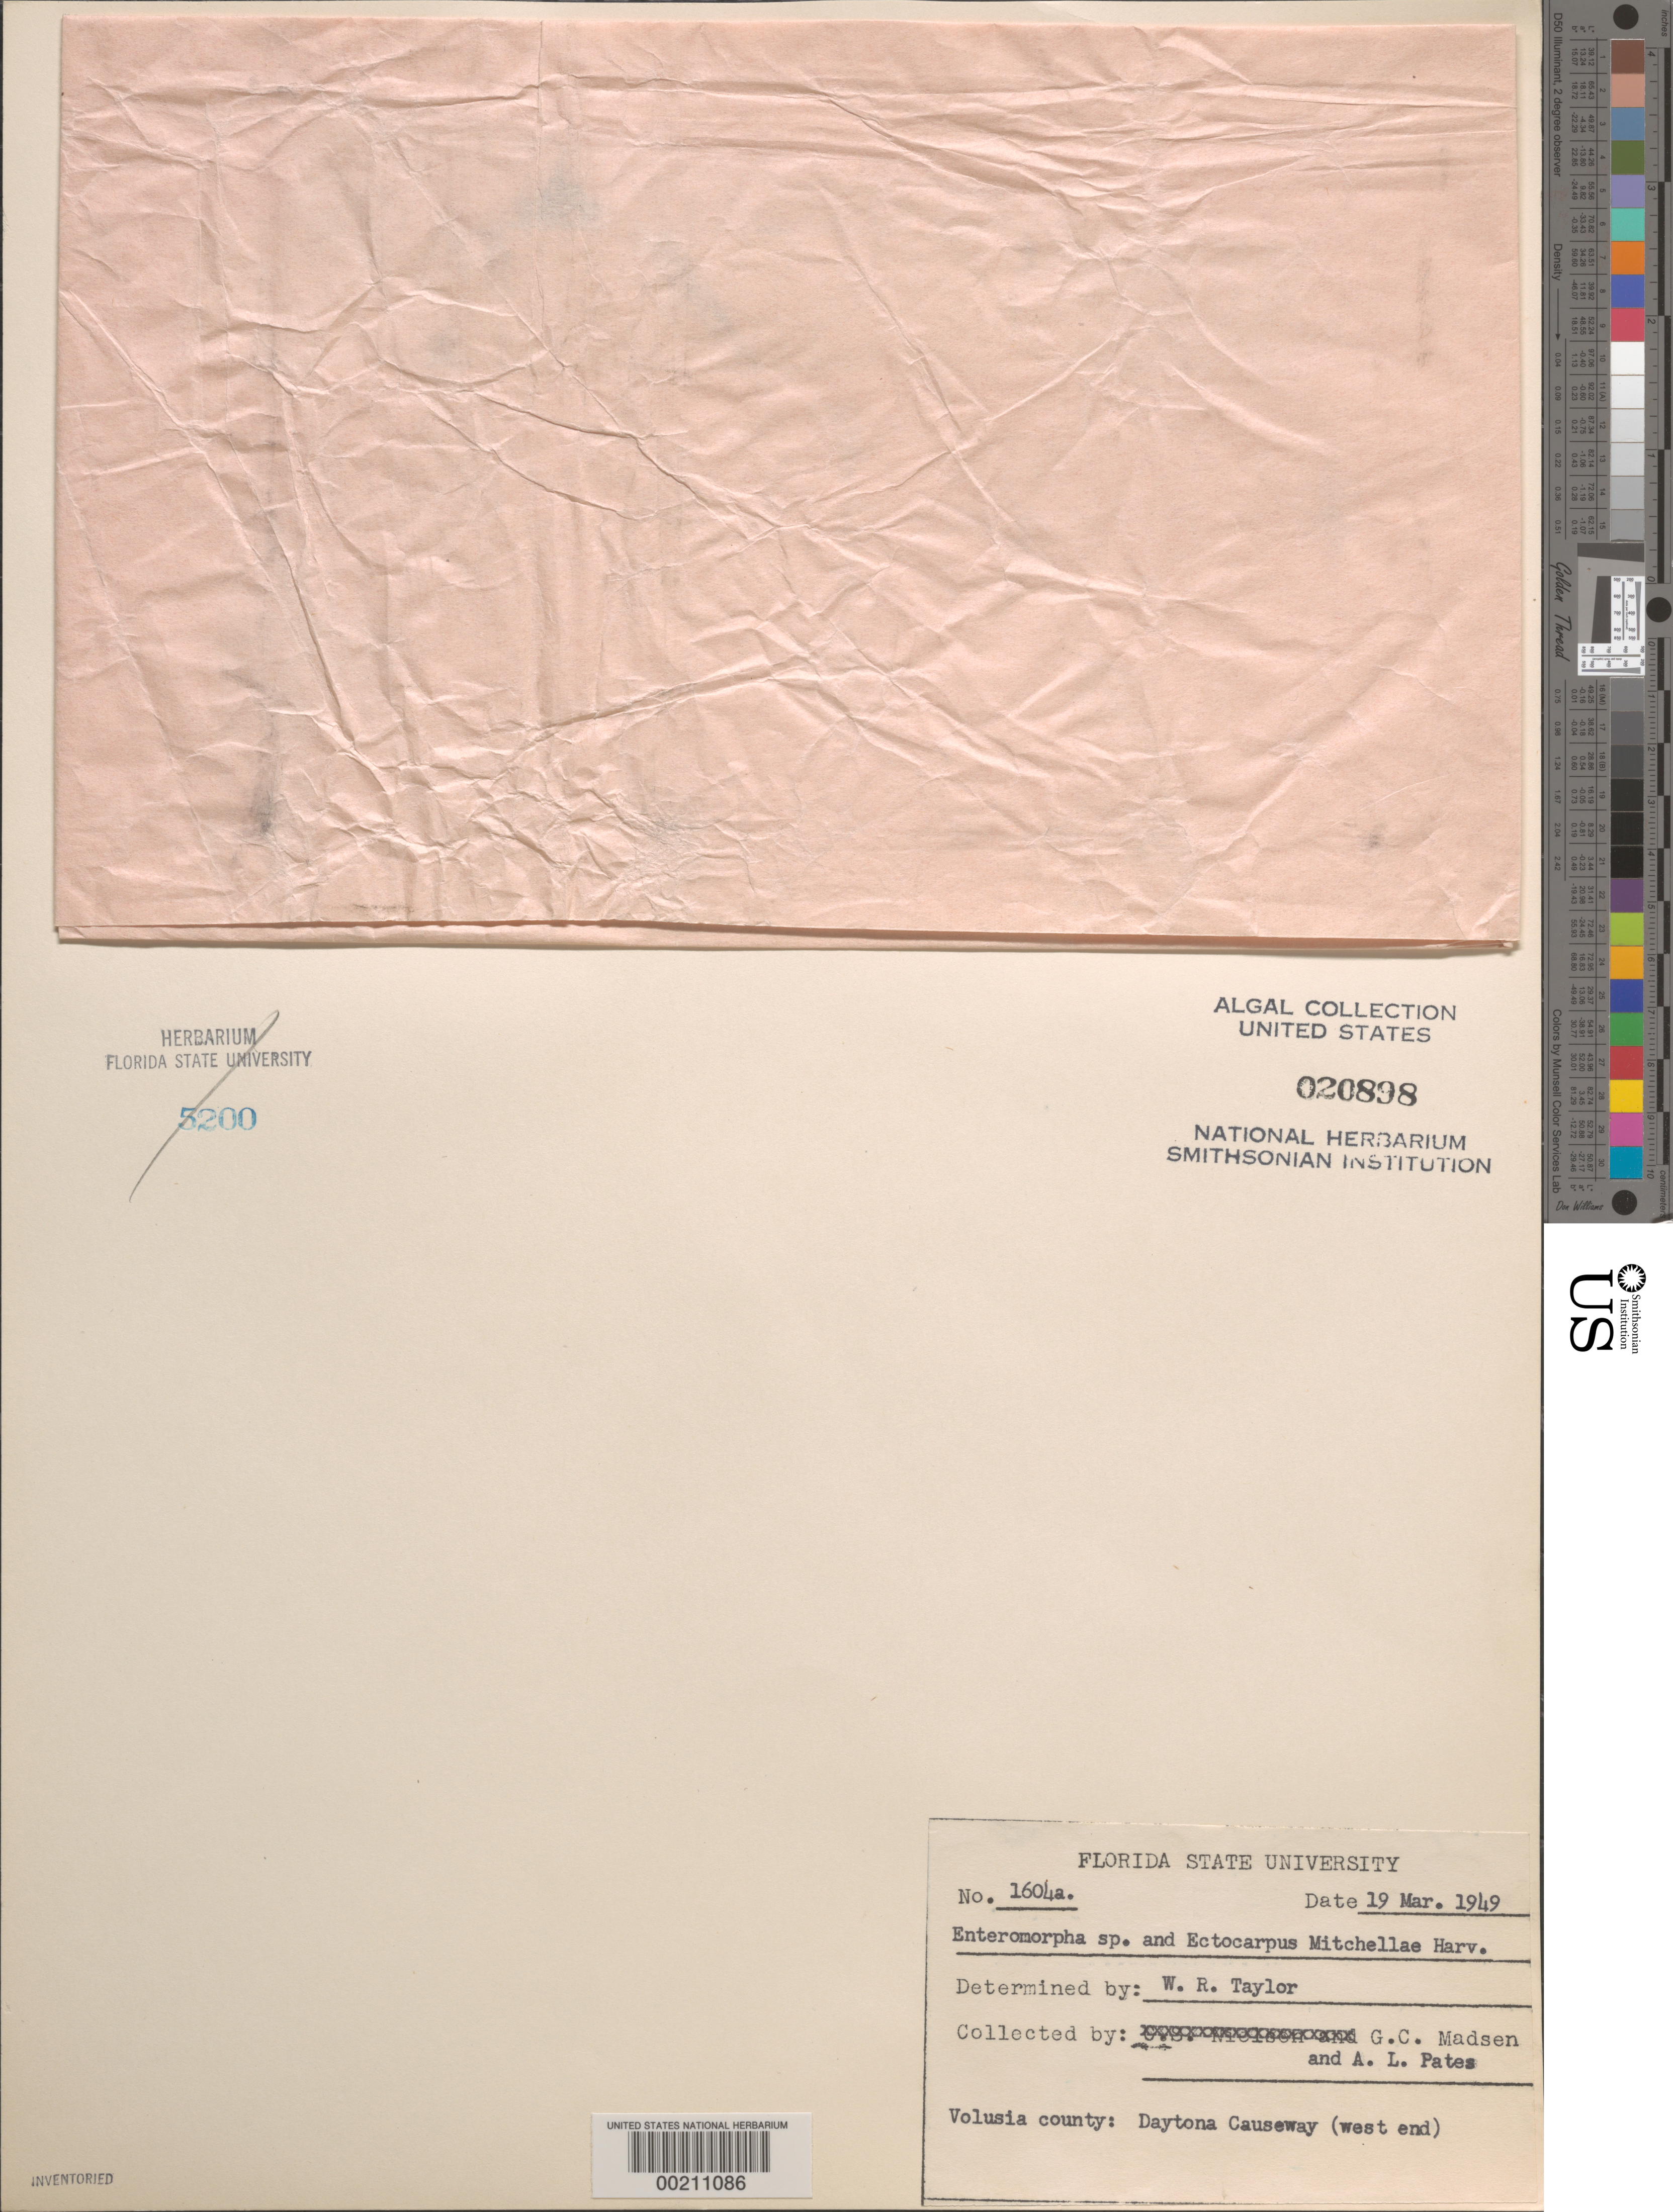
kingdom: Chromista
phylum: Ochrophyta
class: Phaeophyceae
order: Ectocarpales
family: Acinetosporaceae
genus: Feldmannia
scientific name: Feldmannia mitchelliae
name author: (Harv.) H.-S. Kim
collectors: G. Madsen & A. Pates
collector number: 1604a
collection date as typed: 19 Mar 1949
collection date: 1949-03-19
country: United States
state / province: Florida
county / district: Volusia County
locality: Daytona Causeway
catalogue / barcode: US 20898